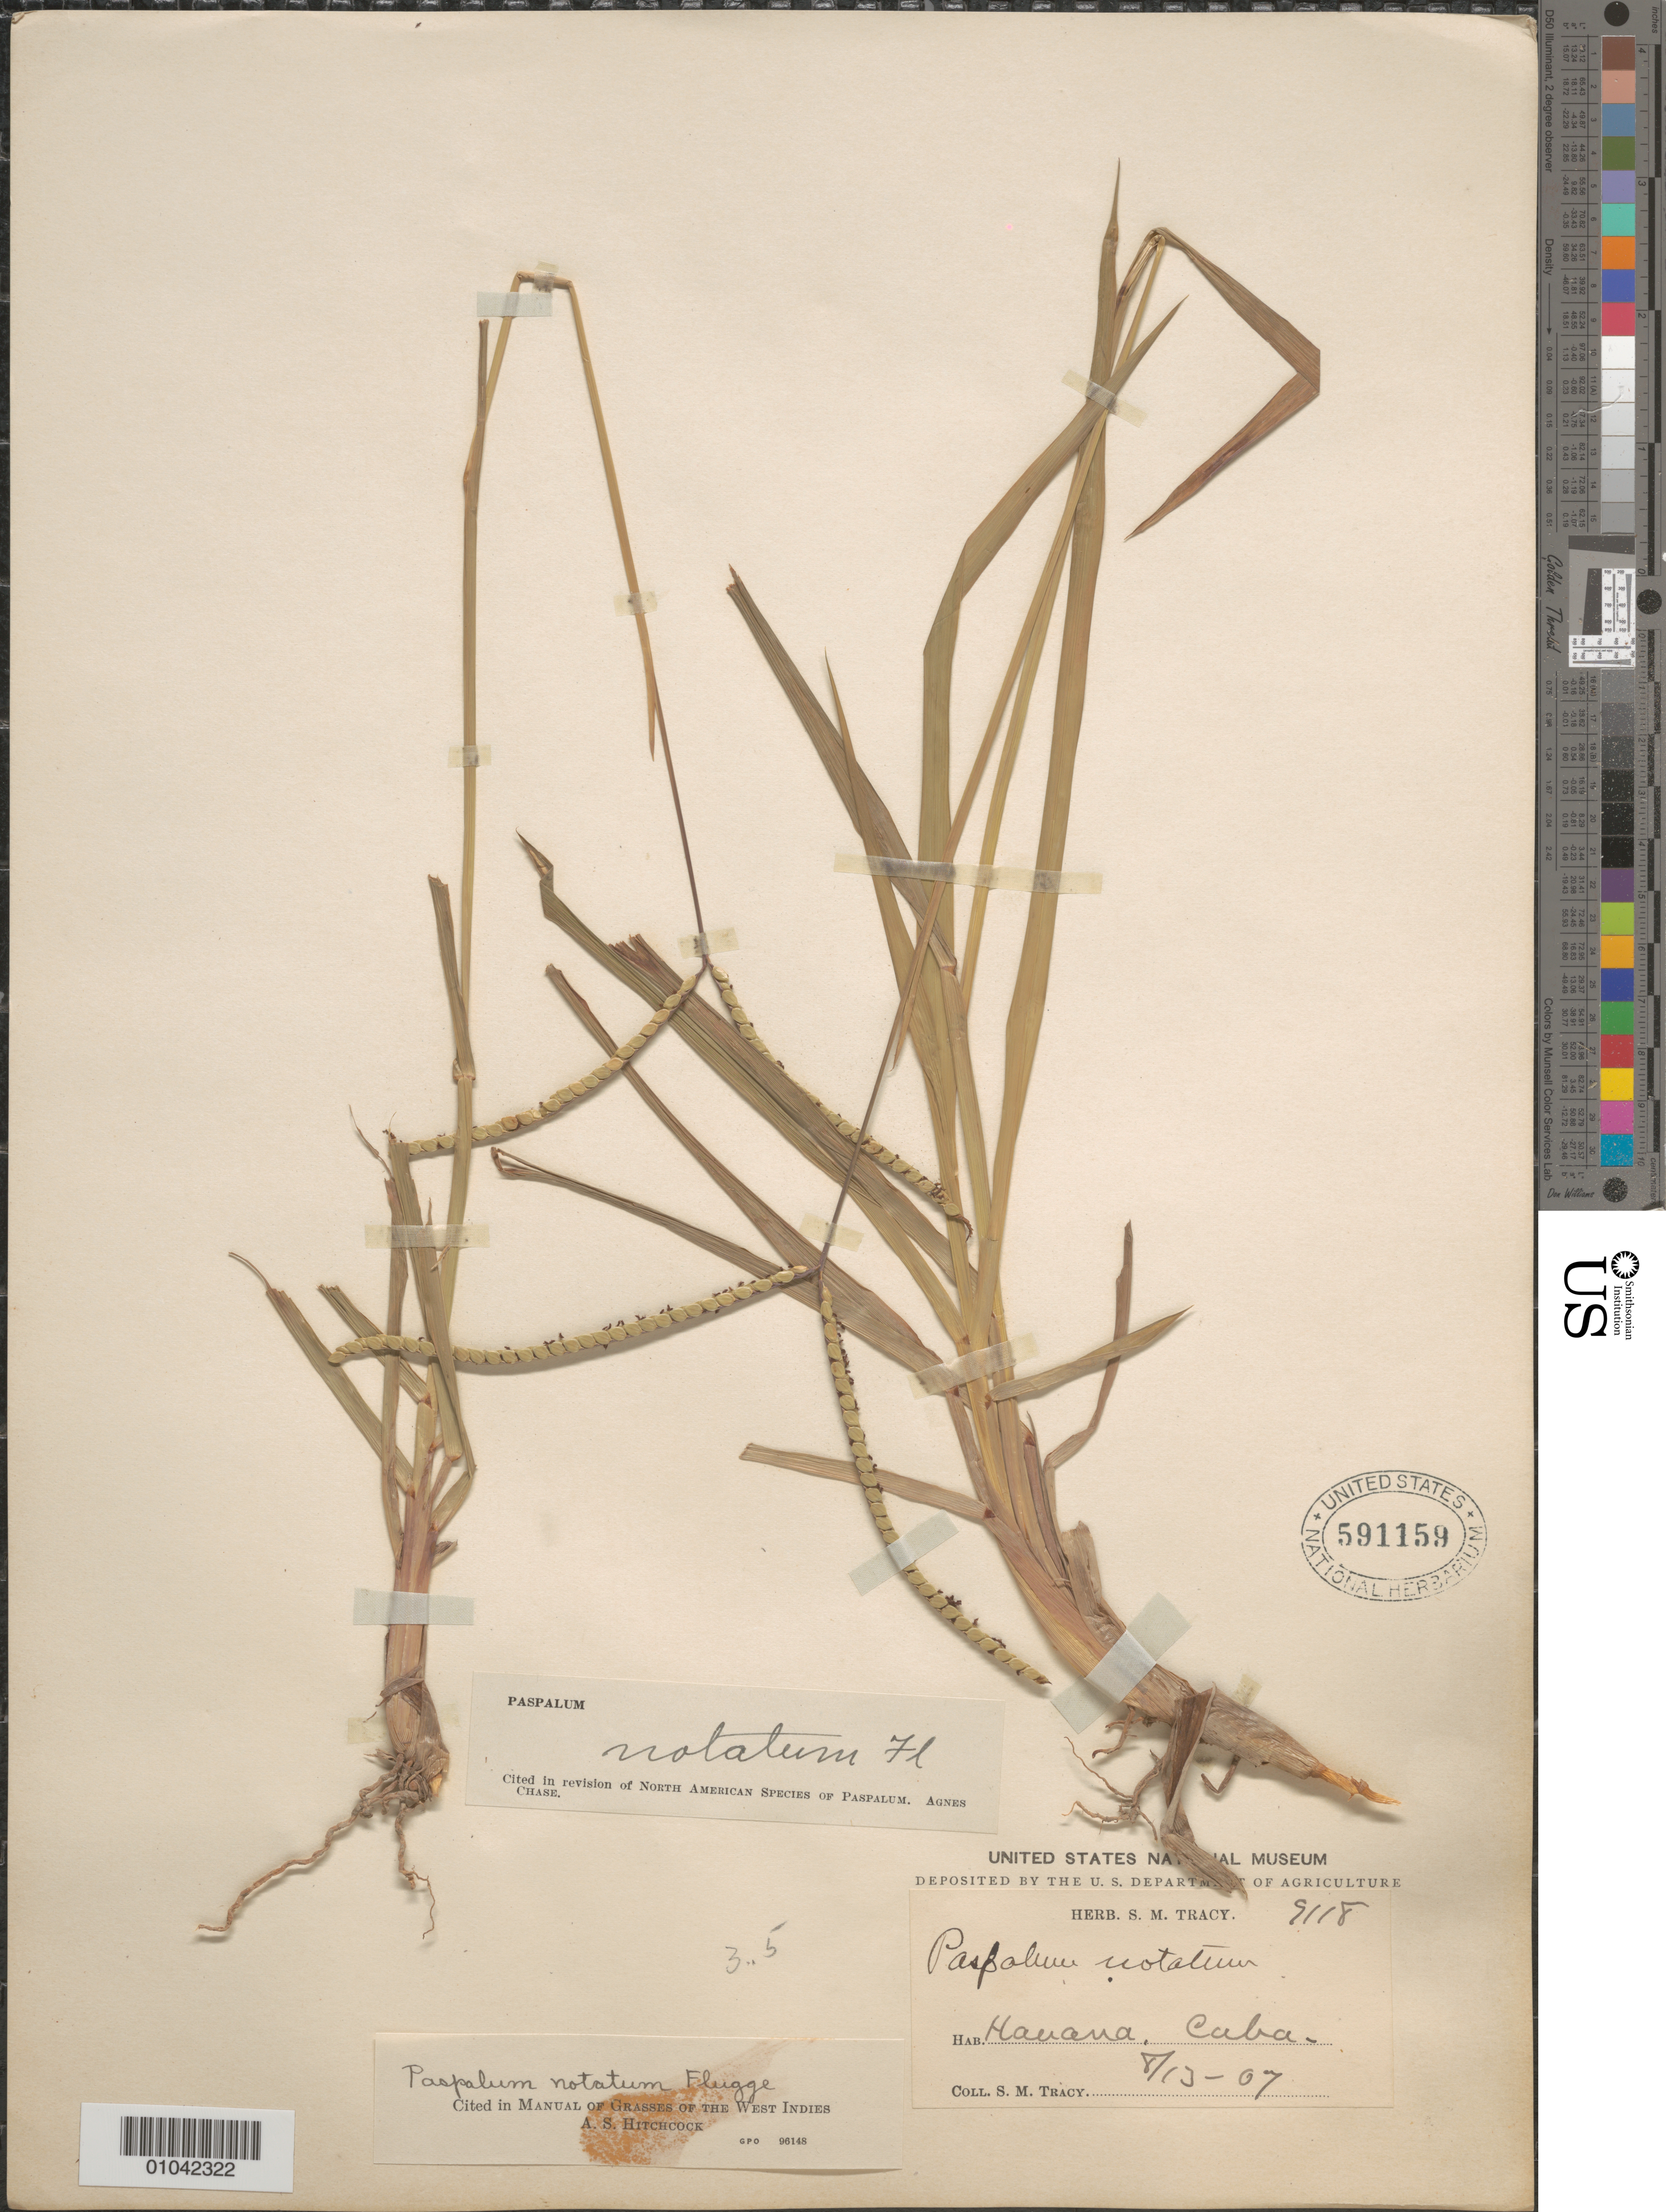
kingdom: Plantae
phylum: Tracheophyta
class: Liliopsida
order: Poales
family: Poaceae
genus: Paspalum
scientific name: Paspalum notatum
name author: Flüggé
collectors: S. M. Tracy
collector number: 9118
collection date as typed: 13 Aug 1907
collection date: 1907-08-13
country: Cuba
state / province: La Habana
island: Cuba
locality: La Habana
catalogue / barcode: US 591159